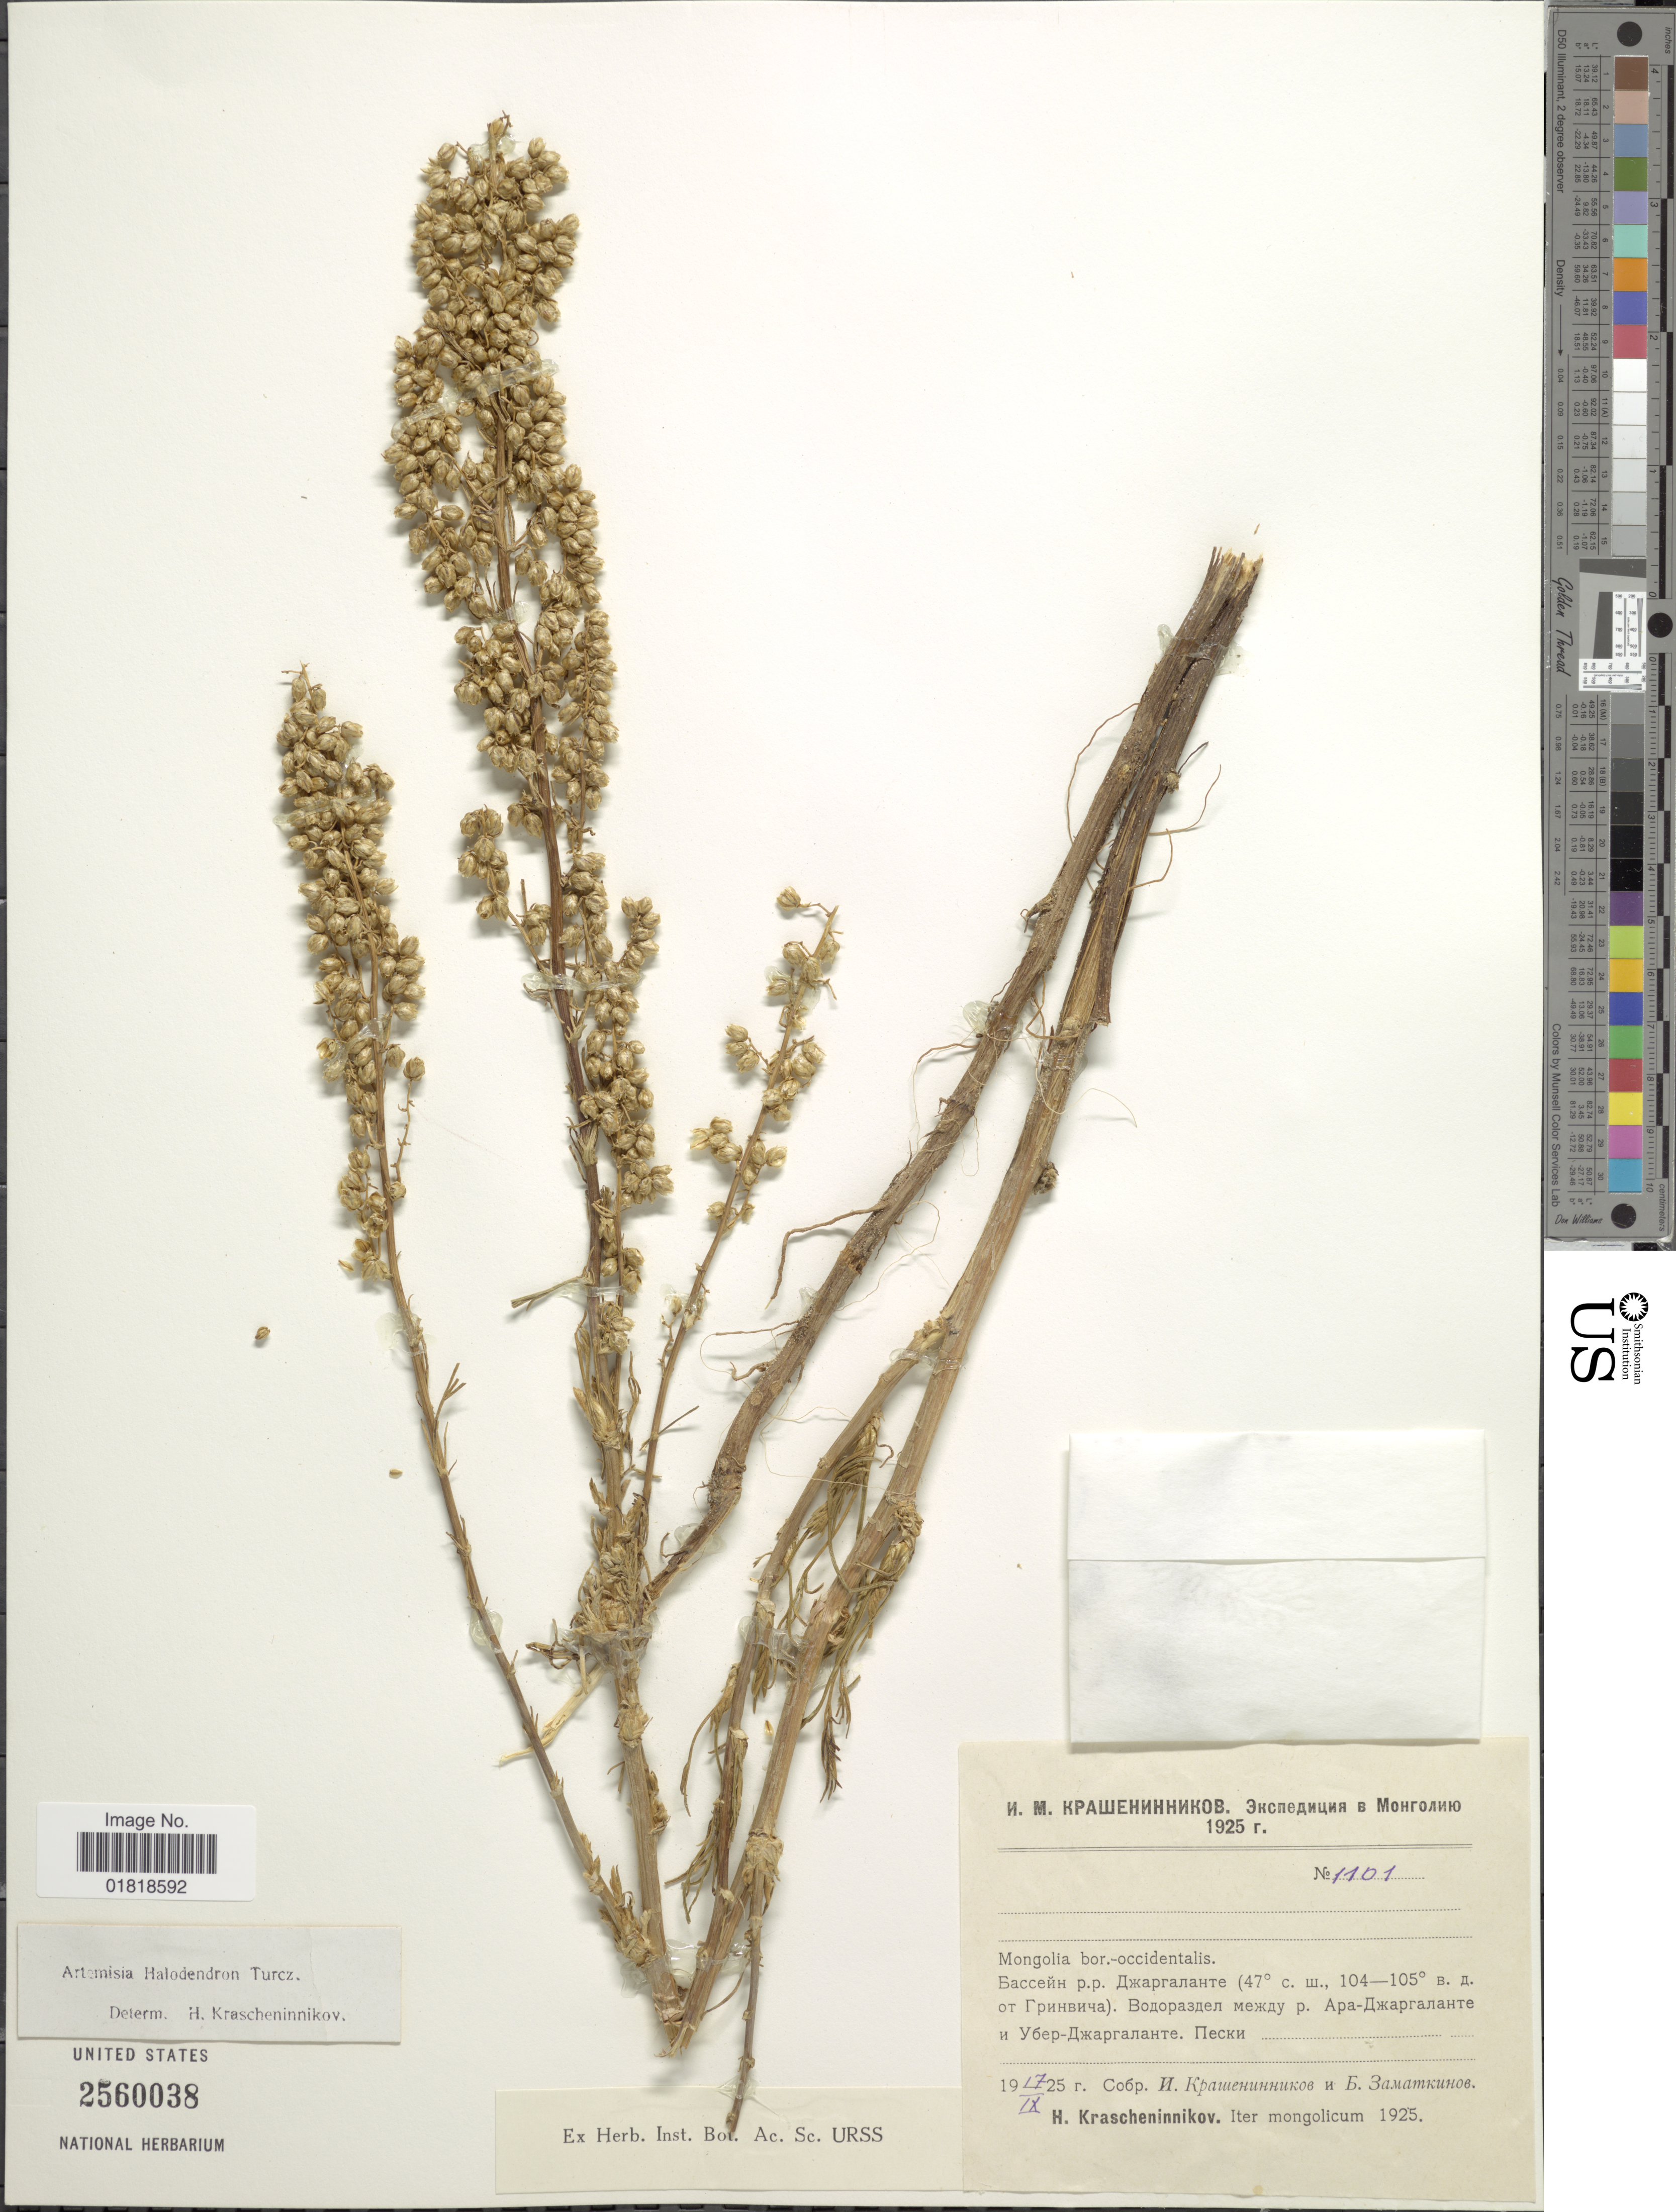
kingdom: Plantae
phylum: Tracheophyta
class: Magnoliopsida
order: Asterales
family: Asteraceae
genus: Artemisia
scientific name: Artemisia halodendron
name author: Turcz.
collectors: H. Krascheninnikov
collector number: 1101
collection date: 1925-09-17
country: Mongolia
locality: Mongolia bor.-occidentalis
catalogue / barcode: US 2560038